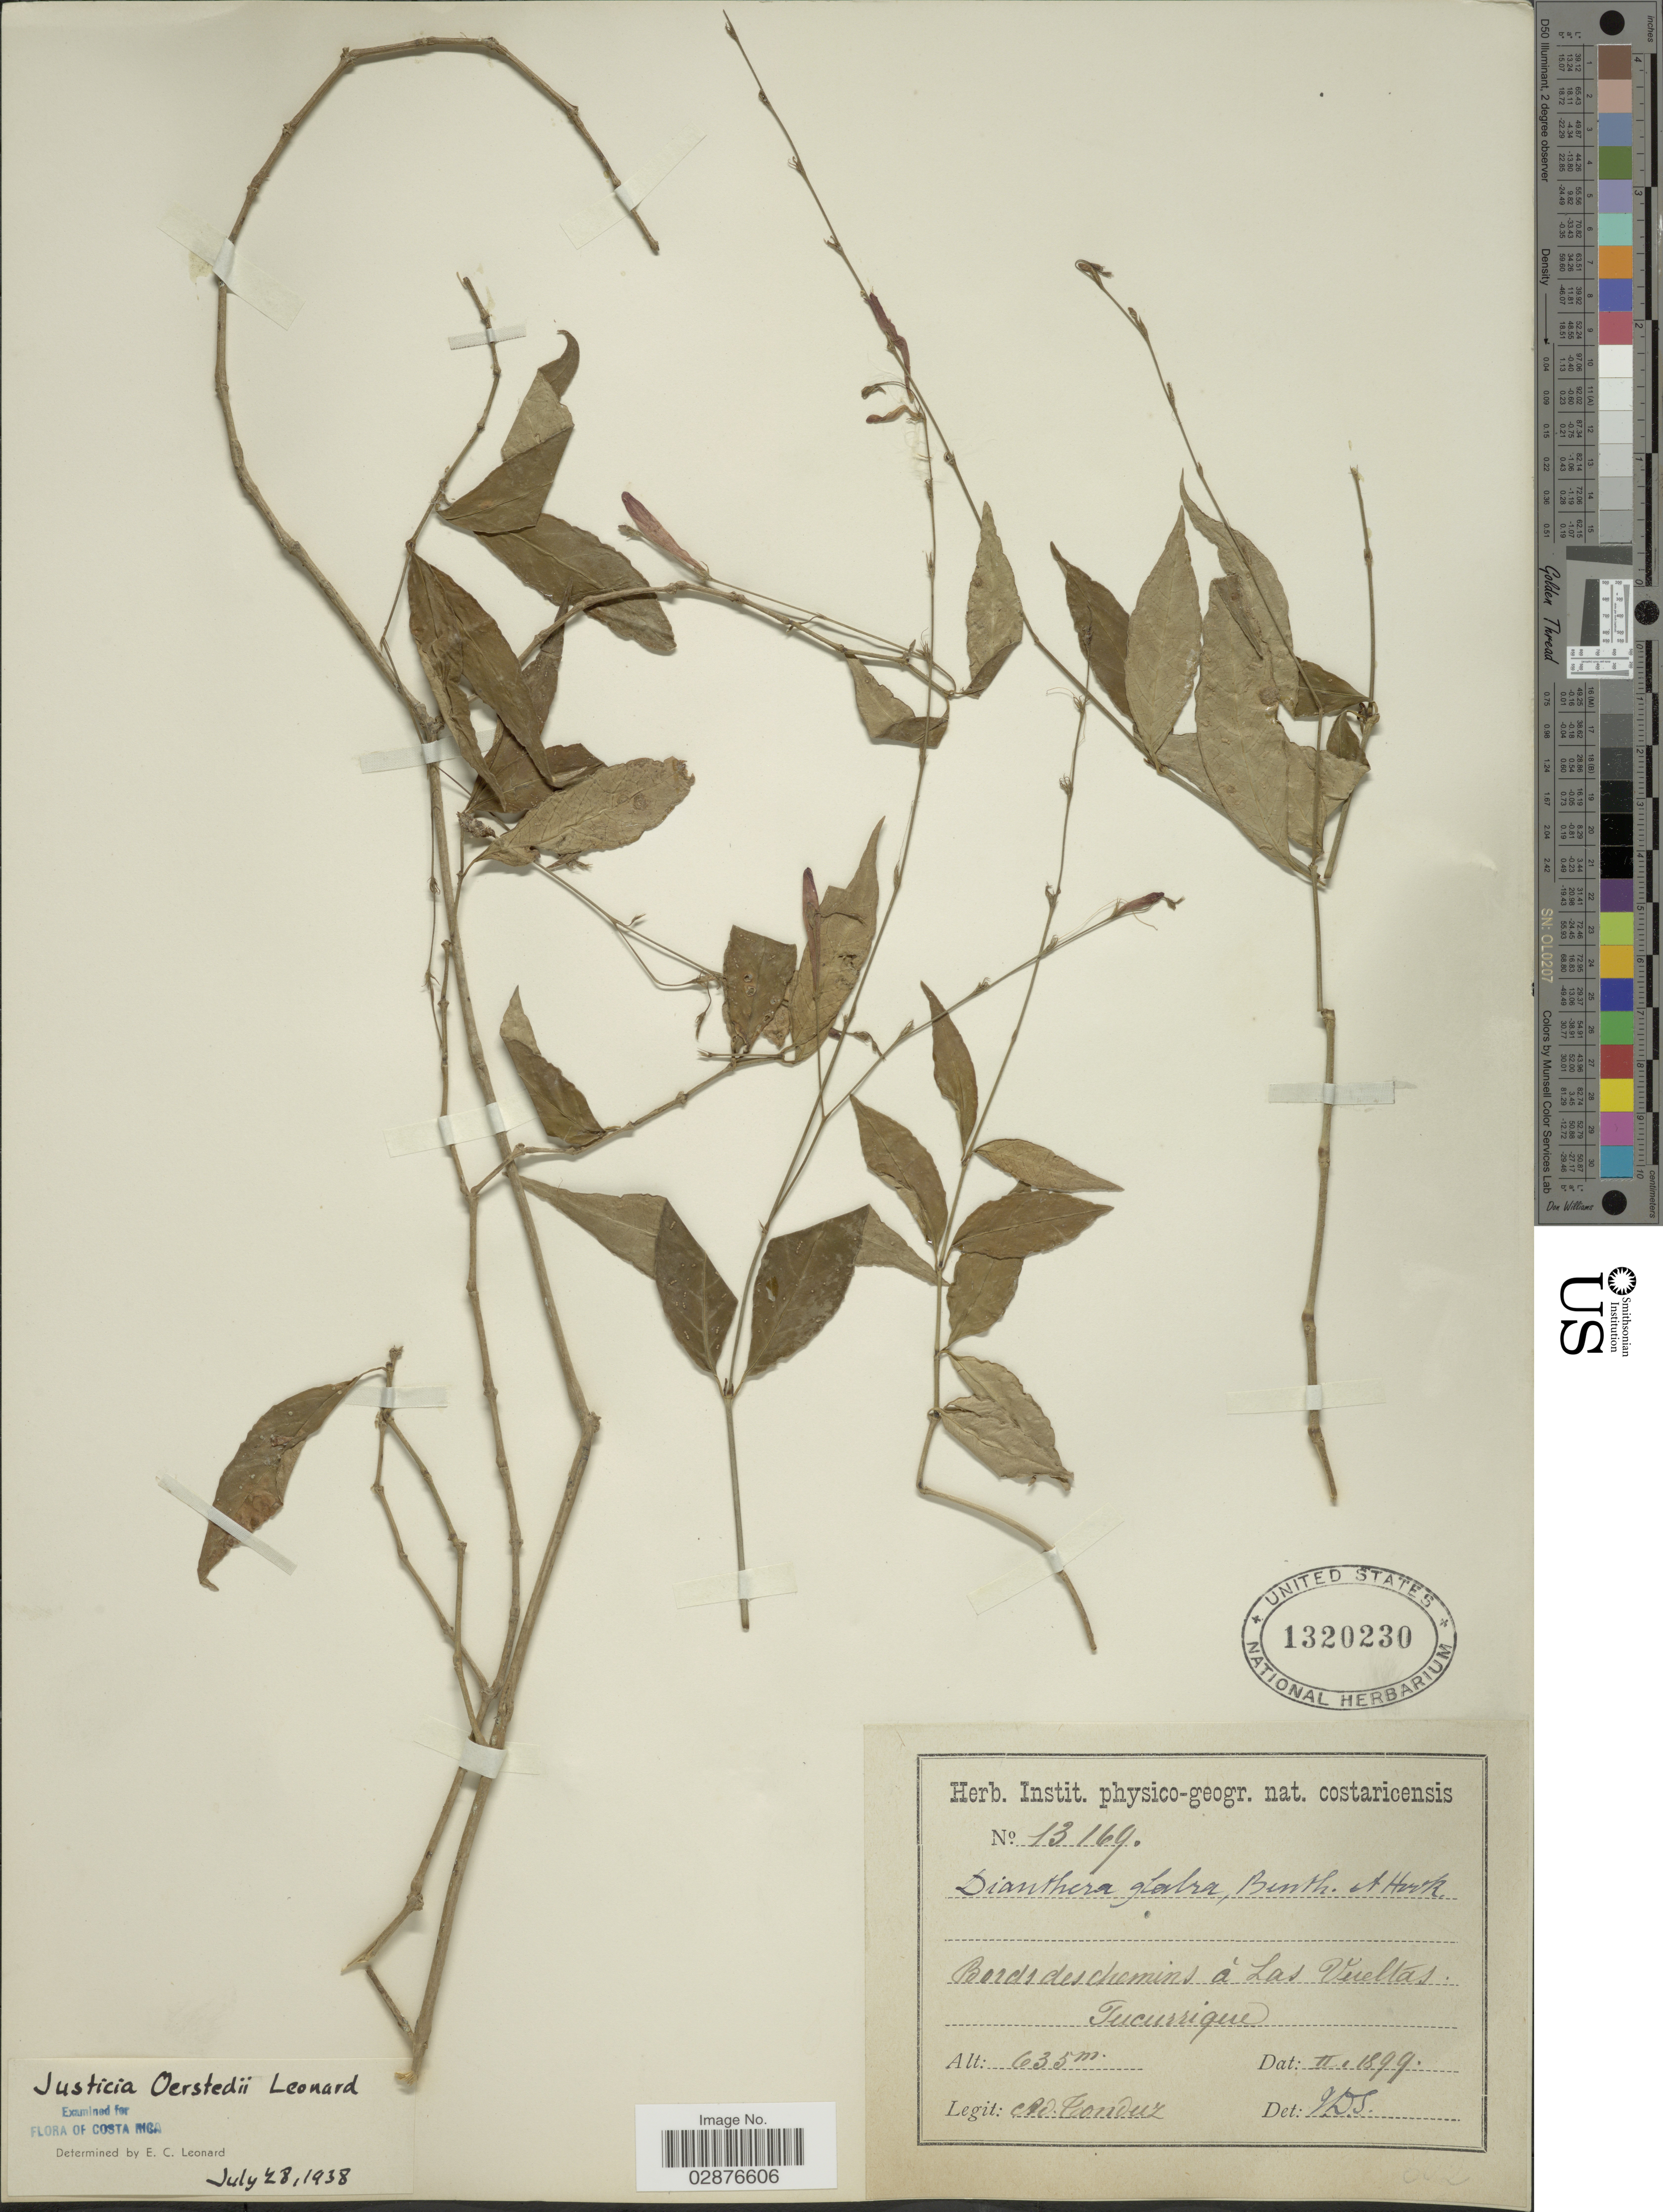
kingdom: Plantae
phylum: Tracheophyta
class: Magnoliopsida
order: Lamiales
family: Acanthaceae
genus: Justicia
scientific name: Justicia oerstedii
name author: Leonard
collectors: A. Tonduz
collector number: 13169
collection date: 1899-02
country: Costa Rica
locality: Bords des chemins á Las Vueltas. Tucurrique.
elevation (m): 635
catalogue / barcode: US 1320230